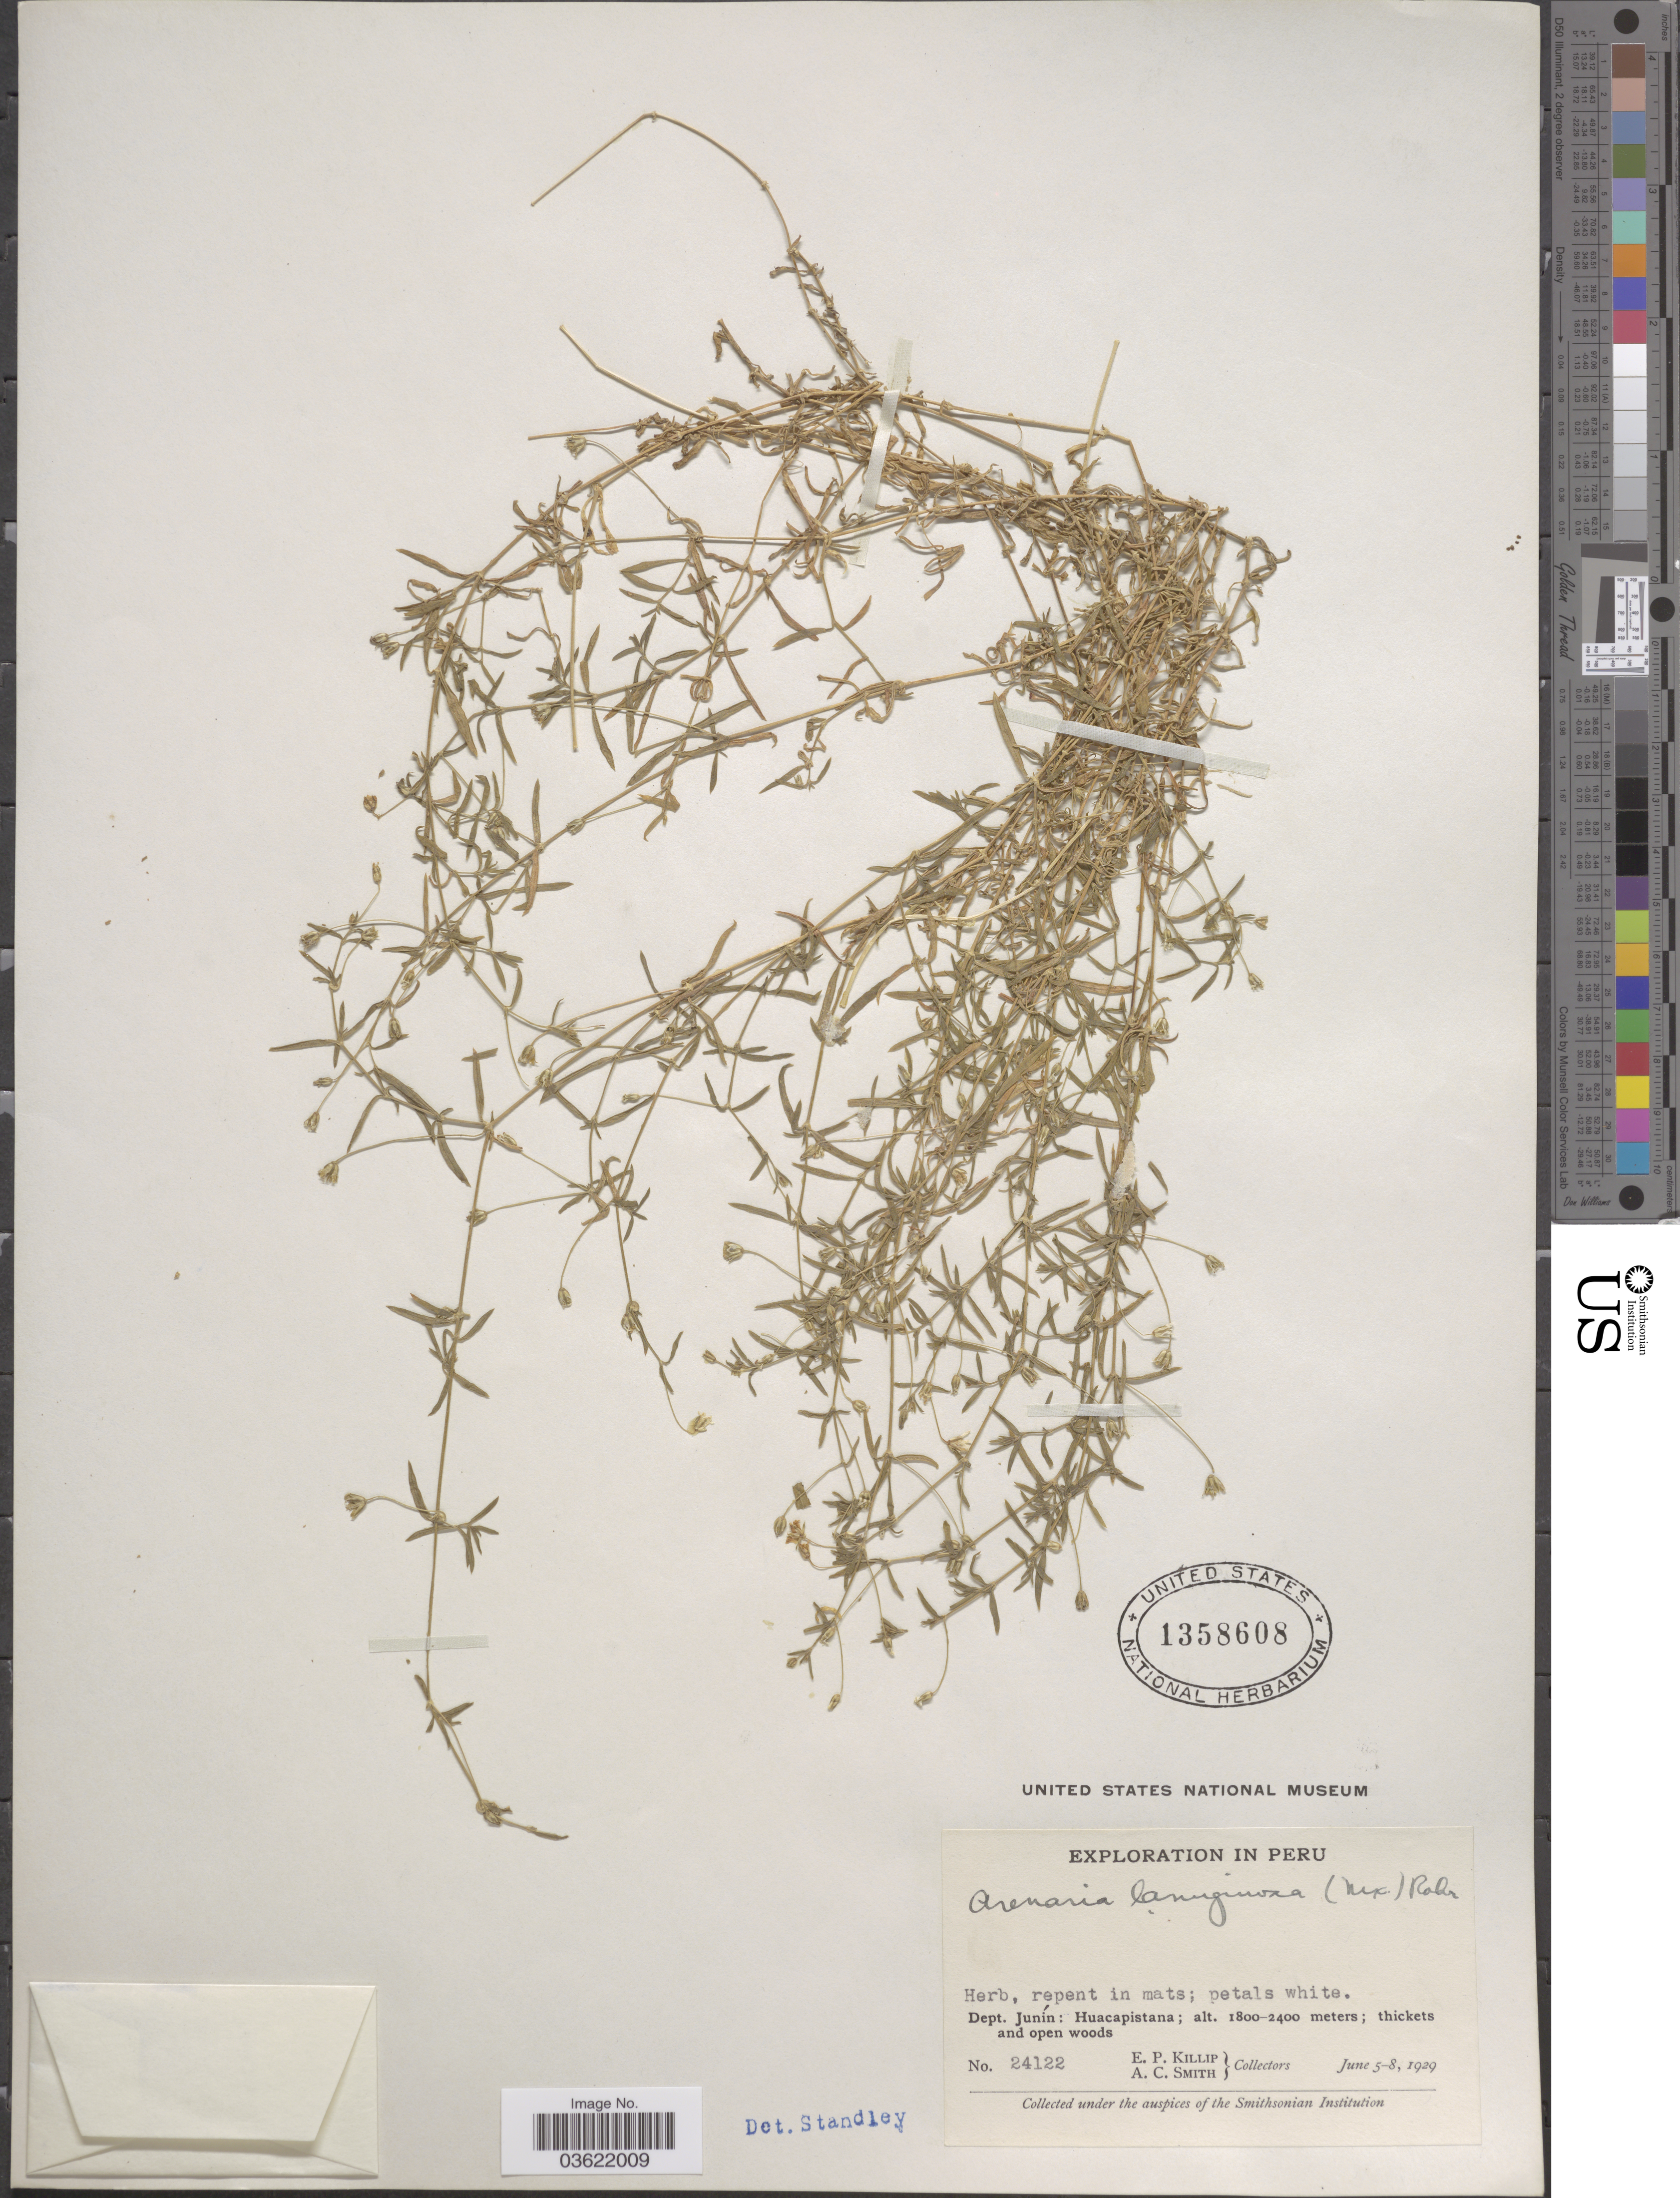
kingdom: Plantae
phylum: Tracheophyta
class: Magnoliopsida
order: Caryophyllales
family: Caryophyllaceae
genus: Arenaria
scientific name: Arenaria lanuginosa var. megalantha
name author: Rohrb.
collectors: E. P. Killip & A. C. Smith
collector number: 24122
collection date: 1929-06-05/1929-06-08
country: Peru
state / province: Junín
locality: Dept. Junín: Huacapistana.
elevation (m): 1800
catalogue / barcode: US 1358608